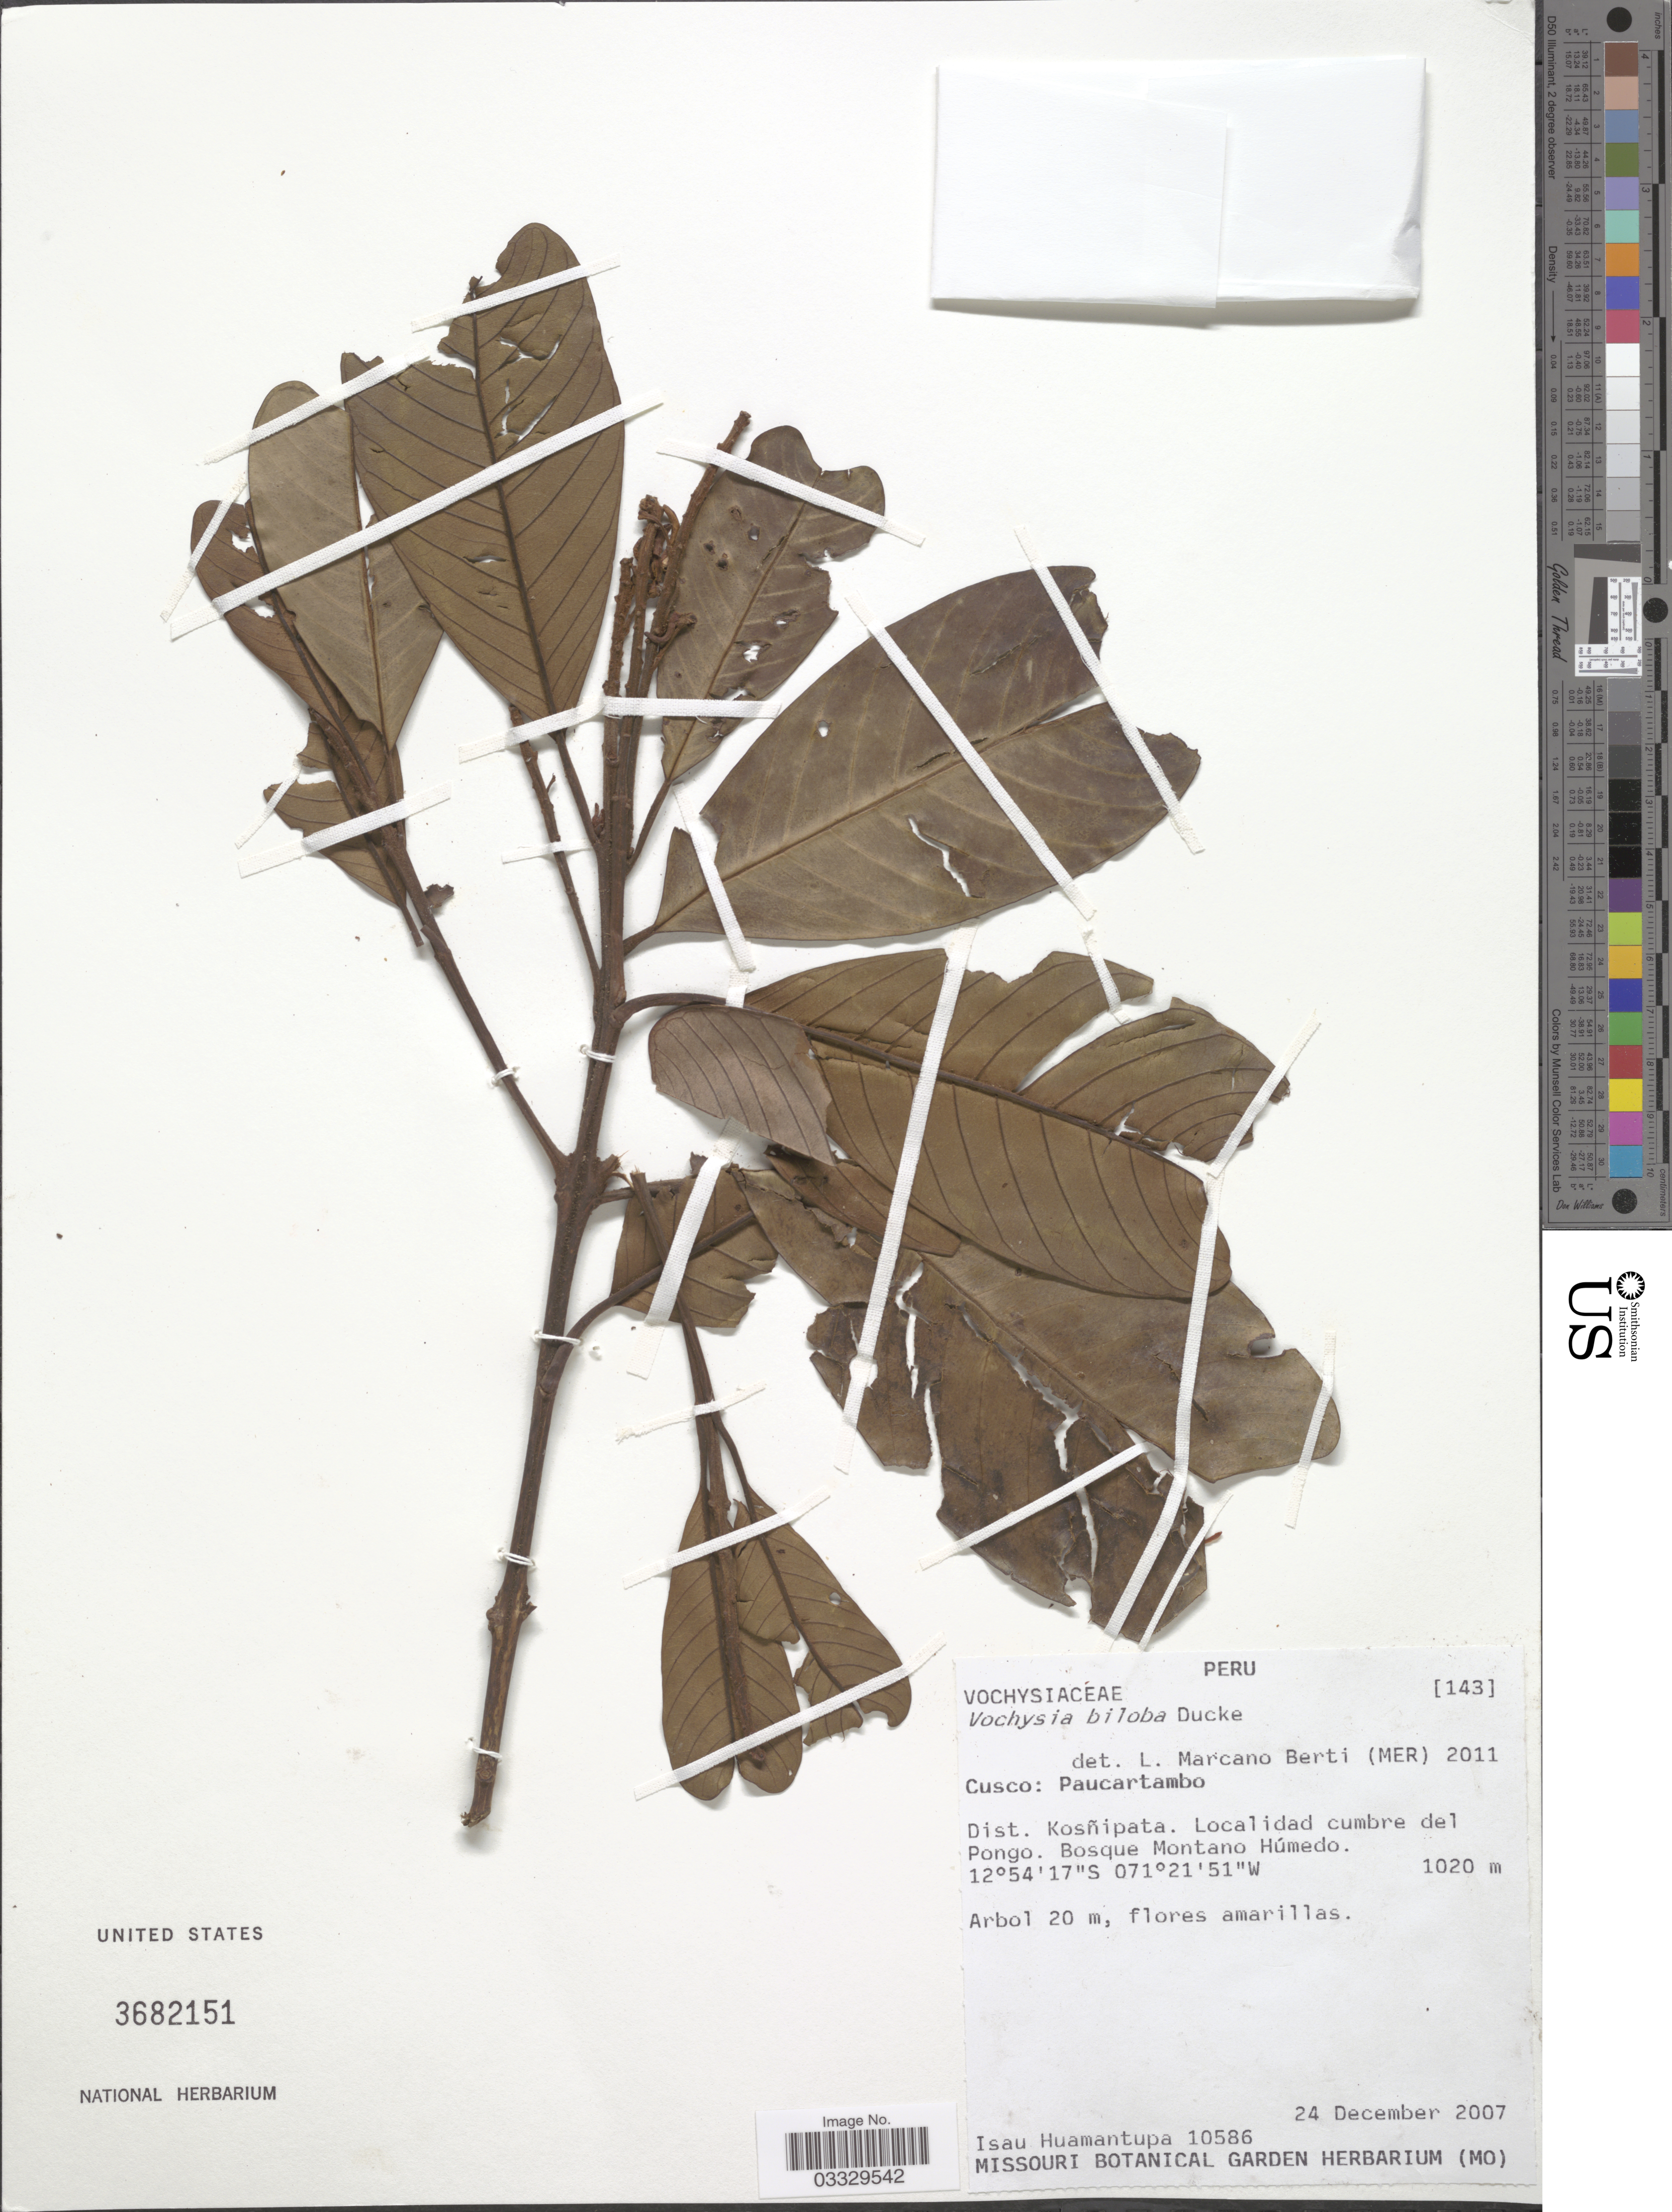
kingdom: Plantae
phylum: Tracheophyta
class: Magnoliopsida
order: Myrtales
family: Vochysiaceae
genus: Vochysia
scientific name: Vochysia biloba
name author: Ducke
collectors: I. Huamantupa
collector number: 10586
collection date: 2007-12-24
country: Peru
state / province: Cusco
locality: Paucartambo. Dist. Kosñipata. Localidad cumbre del Pongo. Bosque Montano Húmedo.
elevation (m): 1020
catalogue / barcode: US 3682151